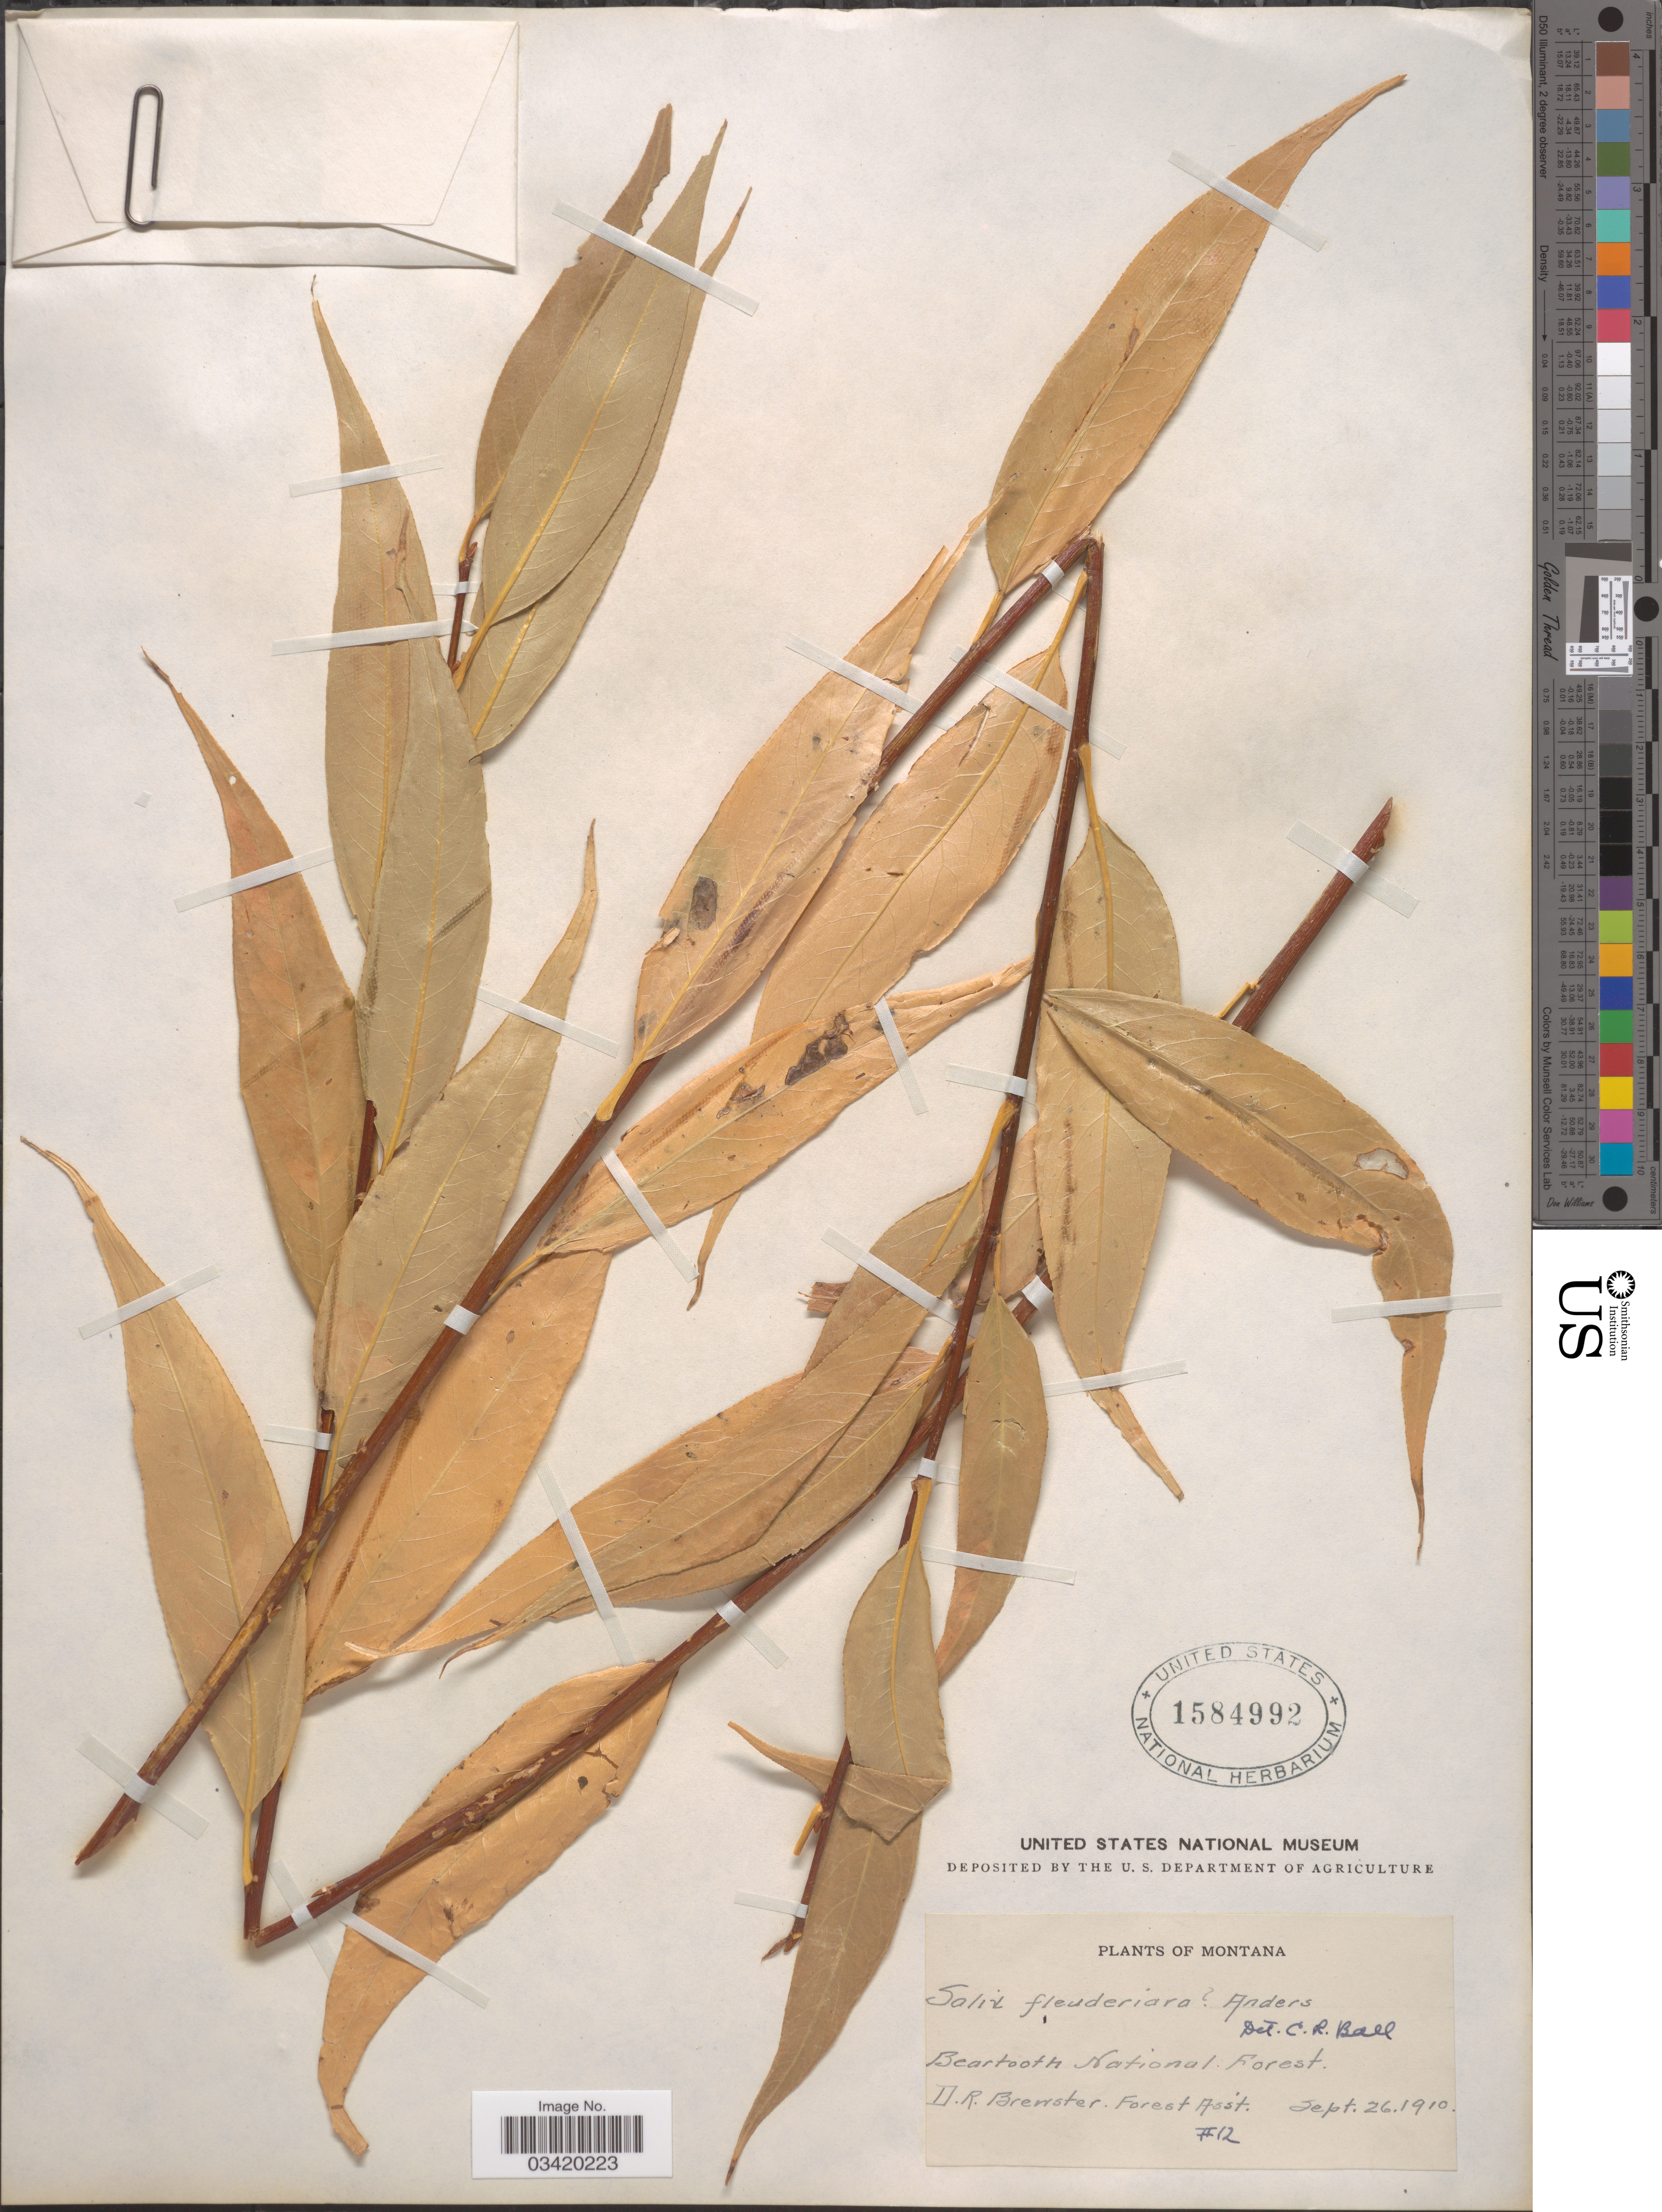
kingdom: Plantae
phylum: Tracheophyta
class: Magnoliopsida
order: Malpighiales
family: Salicaceae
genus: Salix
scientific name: Salix fendleriana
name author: Andersson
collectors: D. Brewster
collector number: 12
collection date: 1910-09-26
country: United States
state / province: Montana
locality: Beartooth National Forest.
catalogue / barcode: US 1584992